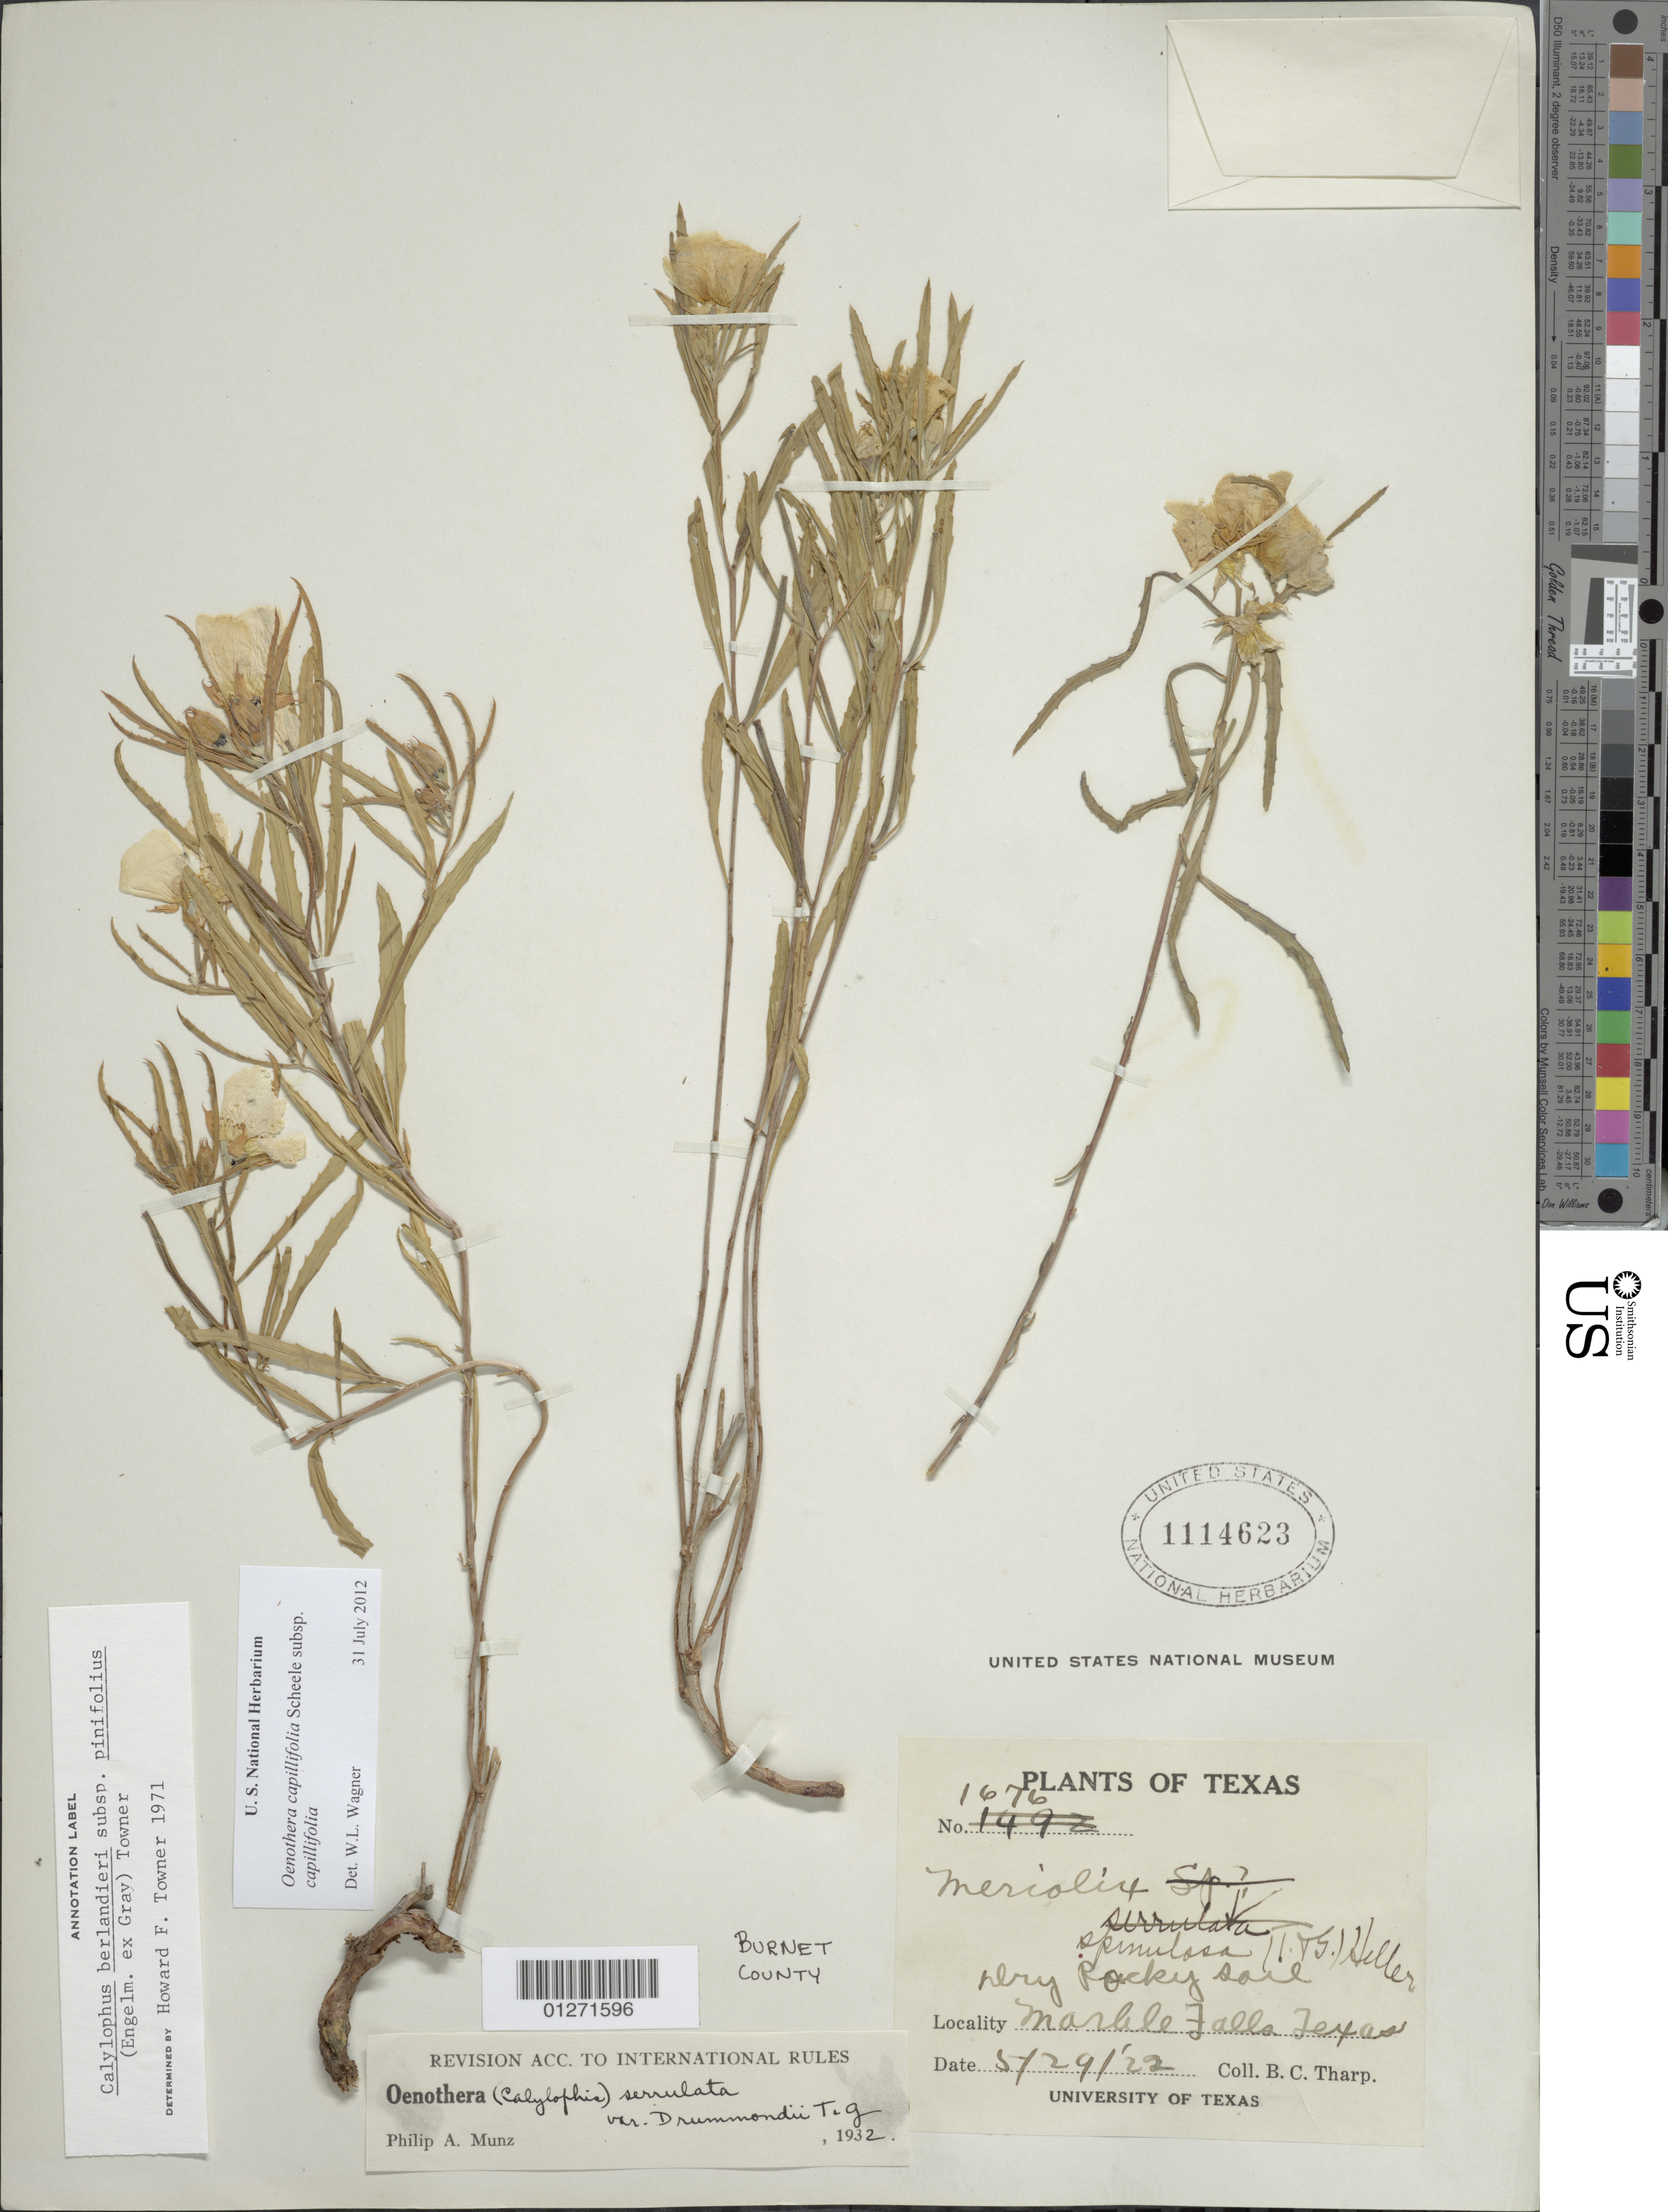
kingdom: Plantae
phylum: Tracheophyta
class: Magnoliopsida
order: Myrtales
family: Onagraceae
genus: Oenothera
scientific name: Oenothera capillifolia subsp. capillifolia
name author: Scheele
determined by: Wagner, W. L., (BOT), Smithsonian Institution - National Museum of Natural History (UNITED STATES)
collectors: B. C. Tharp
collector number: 1676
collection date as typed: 29 May 1922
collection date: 1922-05-29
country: United States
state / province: Texas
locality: Marble falls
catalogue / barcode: US 1114623